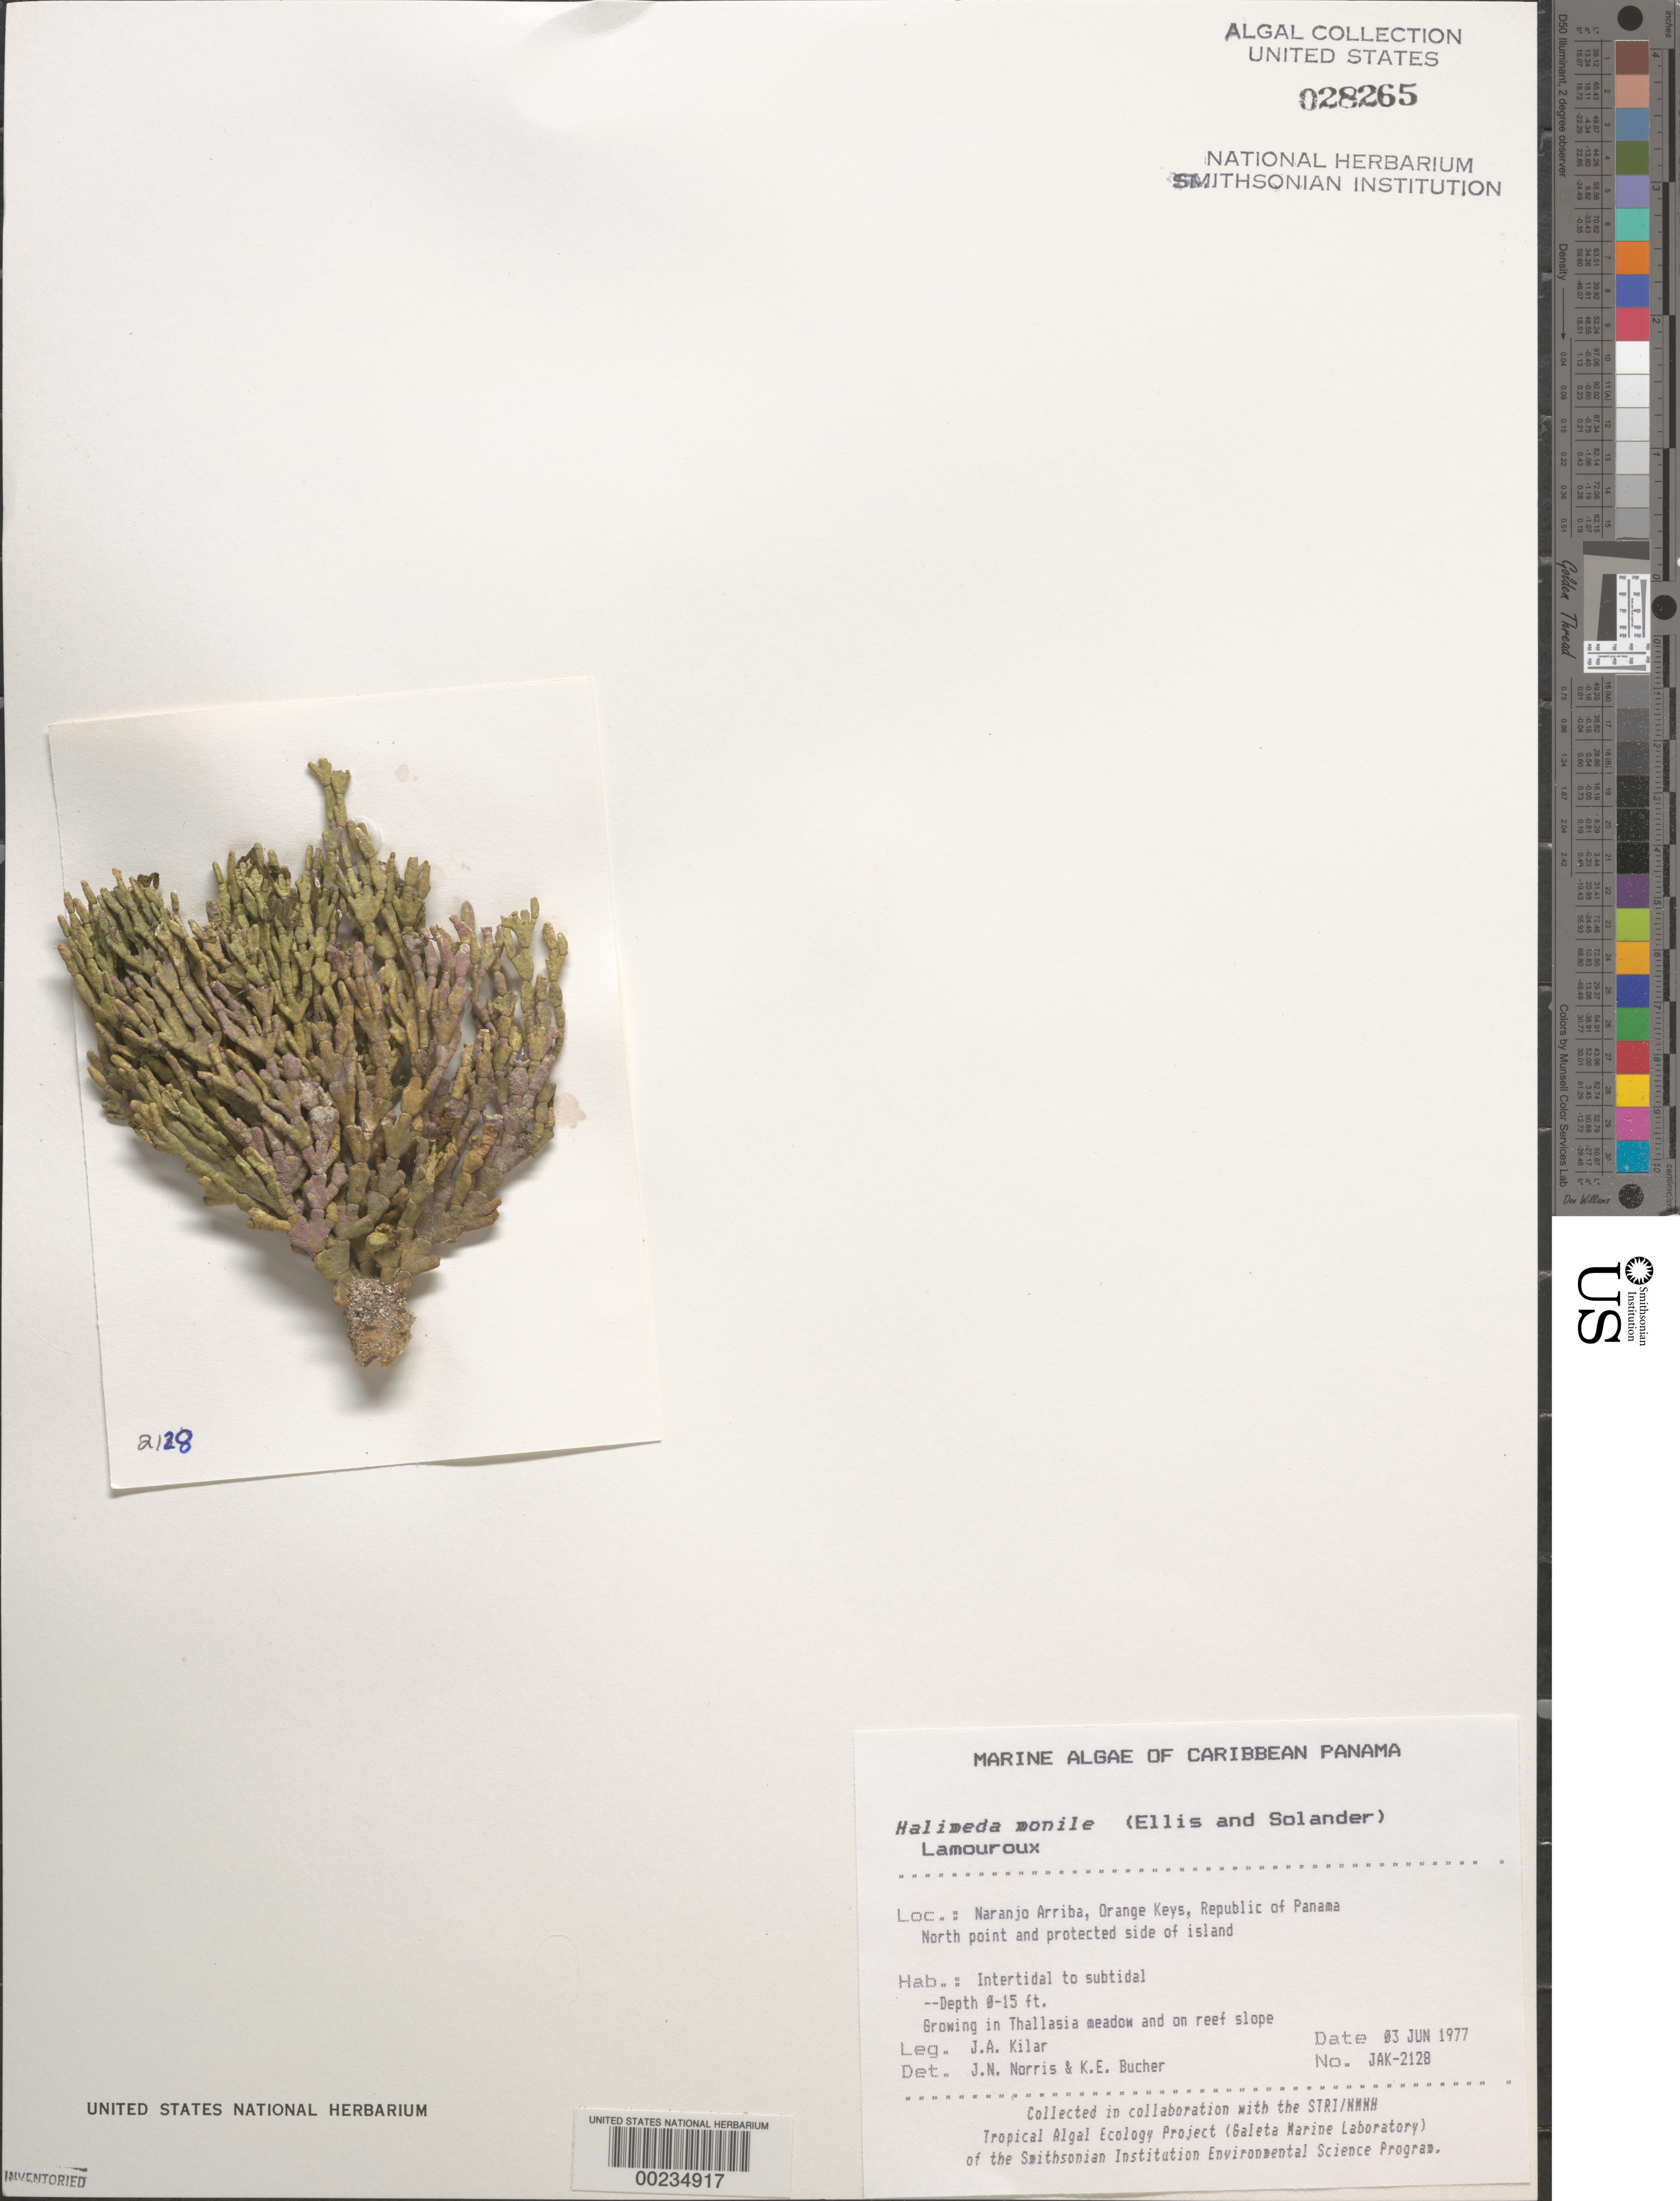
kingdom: Plantae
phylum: Chlorophyta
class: Ulvophyceae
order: Bryopsidales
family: Halimedaceae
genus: Halimeda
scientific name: Halimeda monile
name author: (J. Ellis & Sol.) J.V.Lamouroux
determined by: Norris, J. N.; Bucher, K. E.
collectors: J. A. Kilar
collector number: JAK-2128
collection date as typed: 03 Jun 1977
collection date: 1977-06-03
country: Panama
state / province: Colón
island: Naranjo Abajo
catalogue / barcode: US 28265